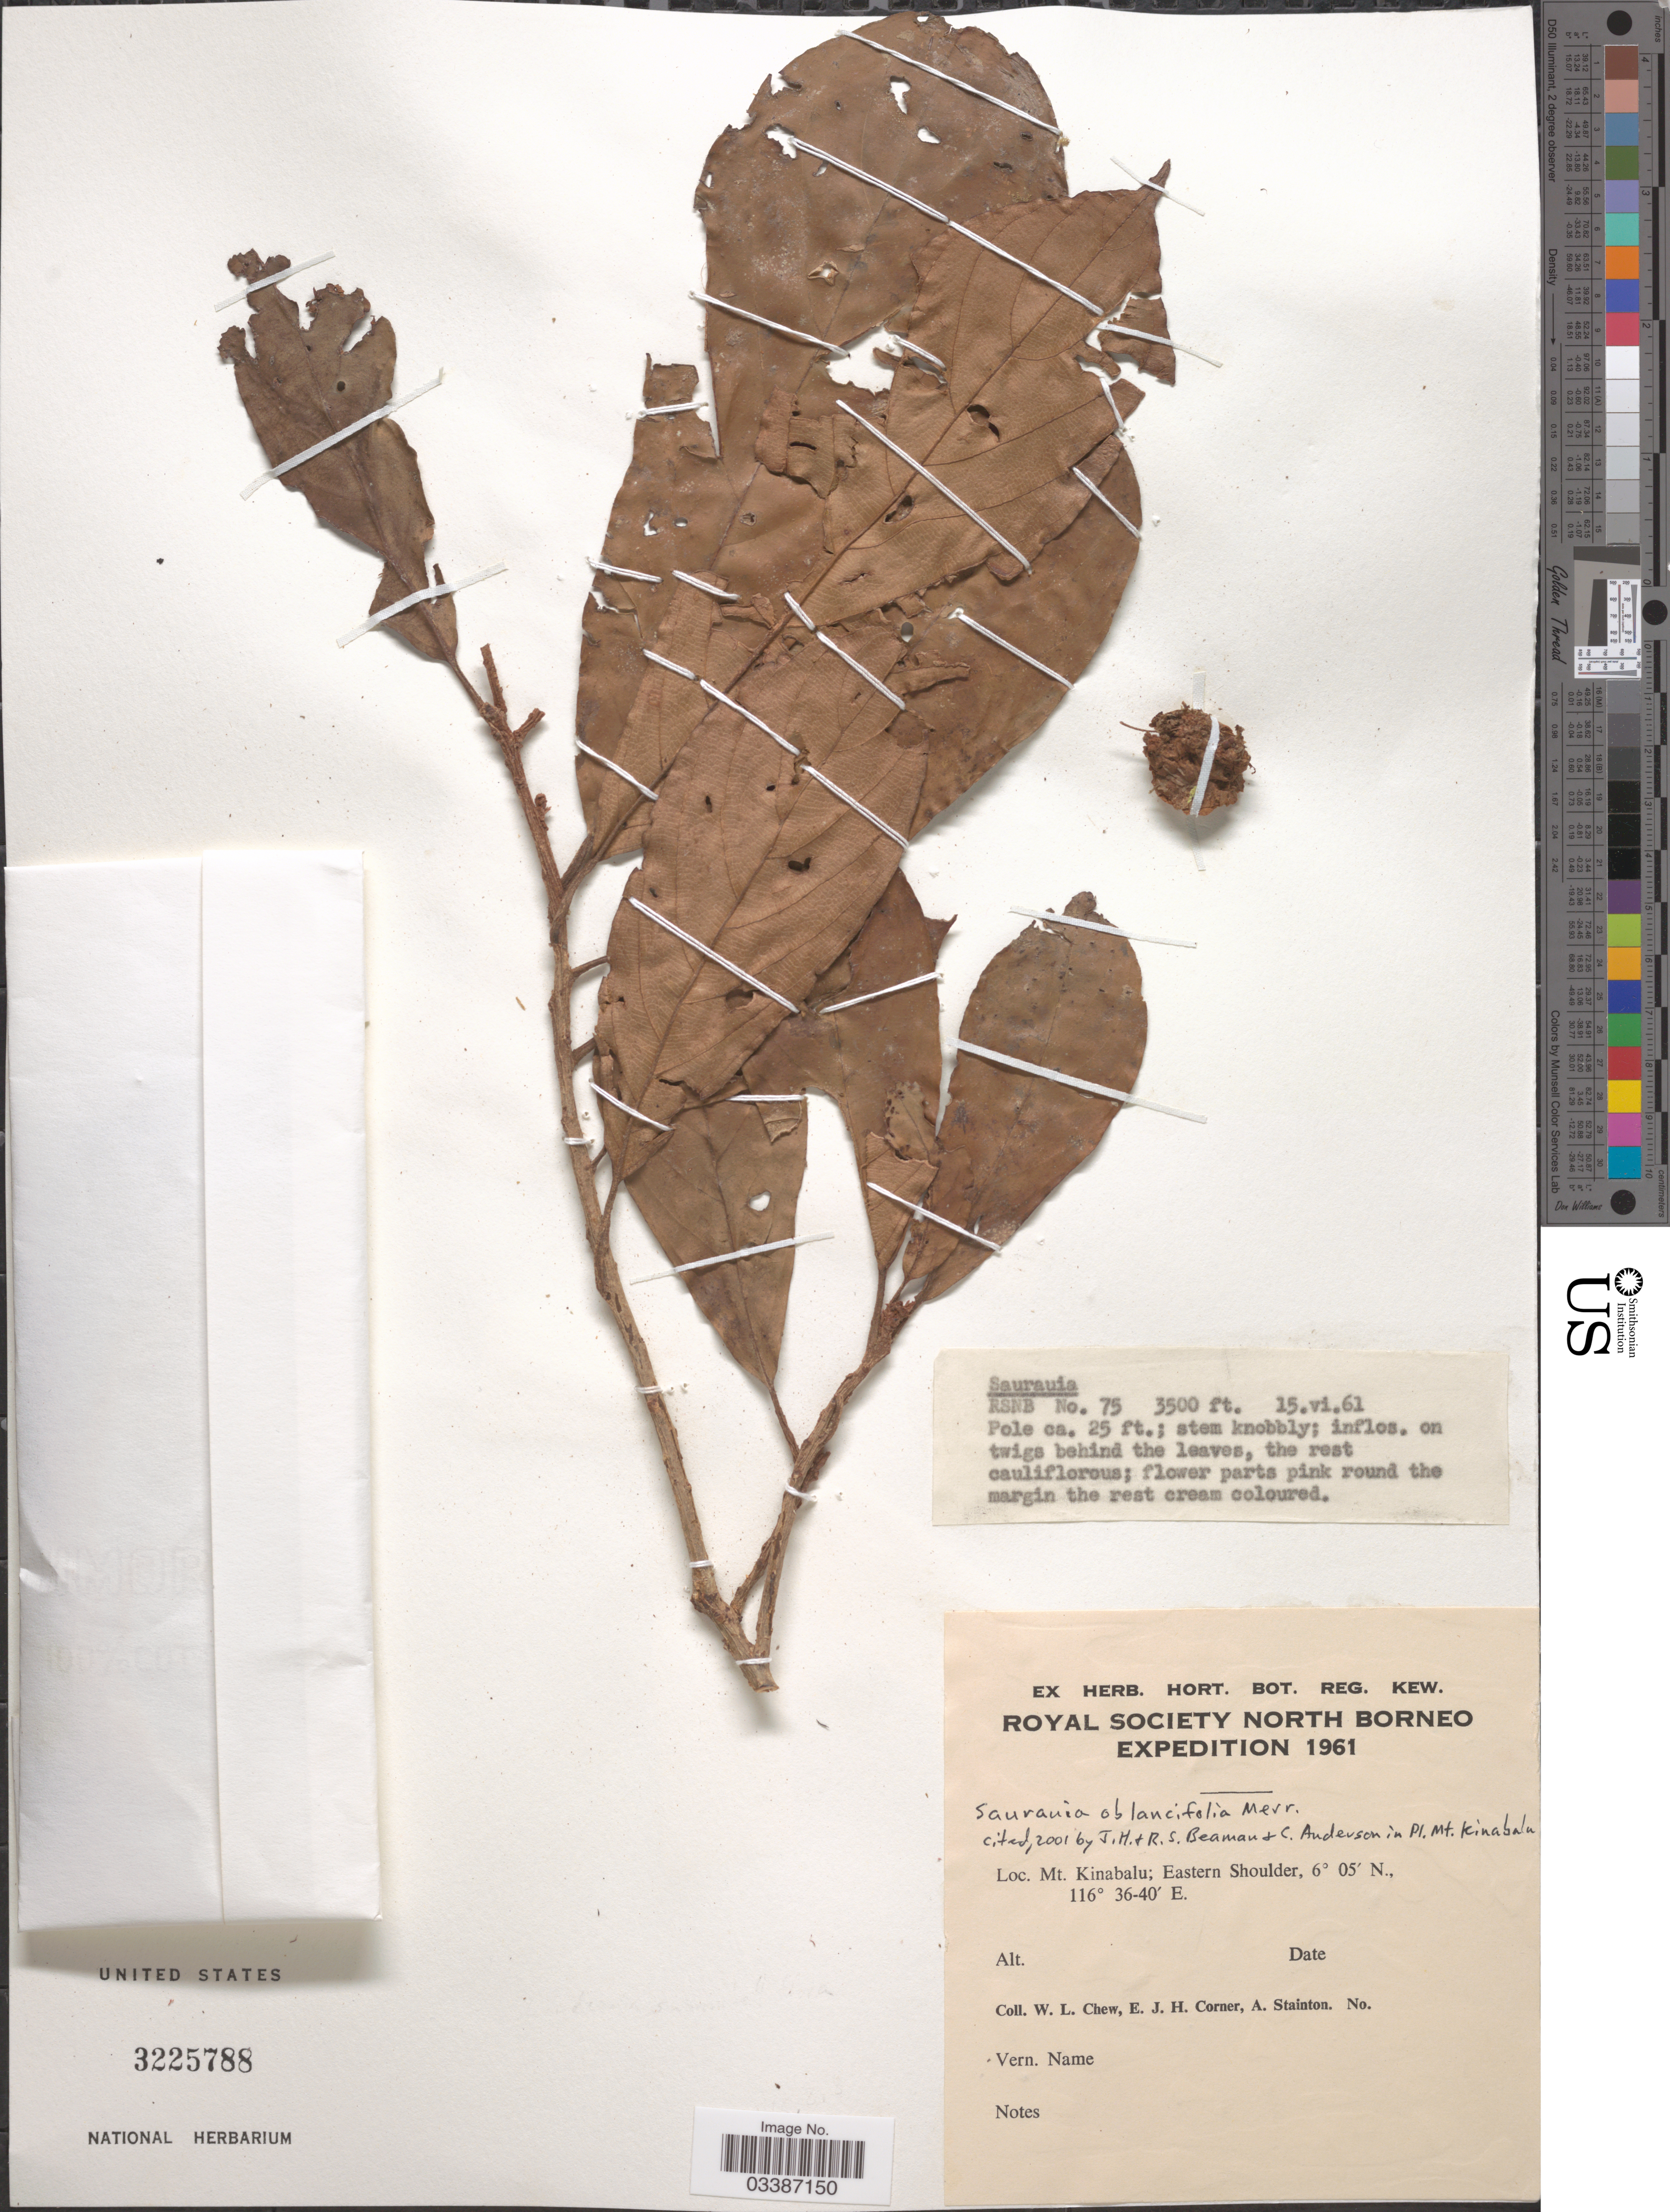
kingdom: Plantae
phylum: Tracheophyta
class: Magnoliopsida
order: Ericales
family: Actinidiaceae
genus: Saurauia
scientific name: Saurauia oblancifolia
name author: Merr.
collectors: W. Chew, E. Corner & A. Stainton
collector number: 75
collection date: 1961-06-15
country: Malaysia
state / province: Sabah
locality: North Borneo. Mt. Kinabalu; Eastern Shoulder.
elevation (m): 1067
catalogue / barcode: US 3225788